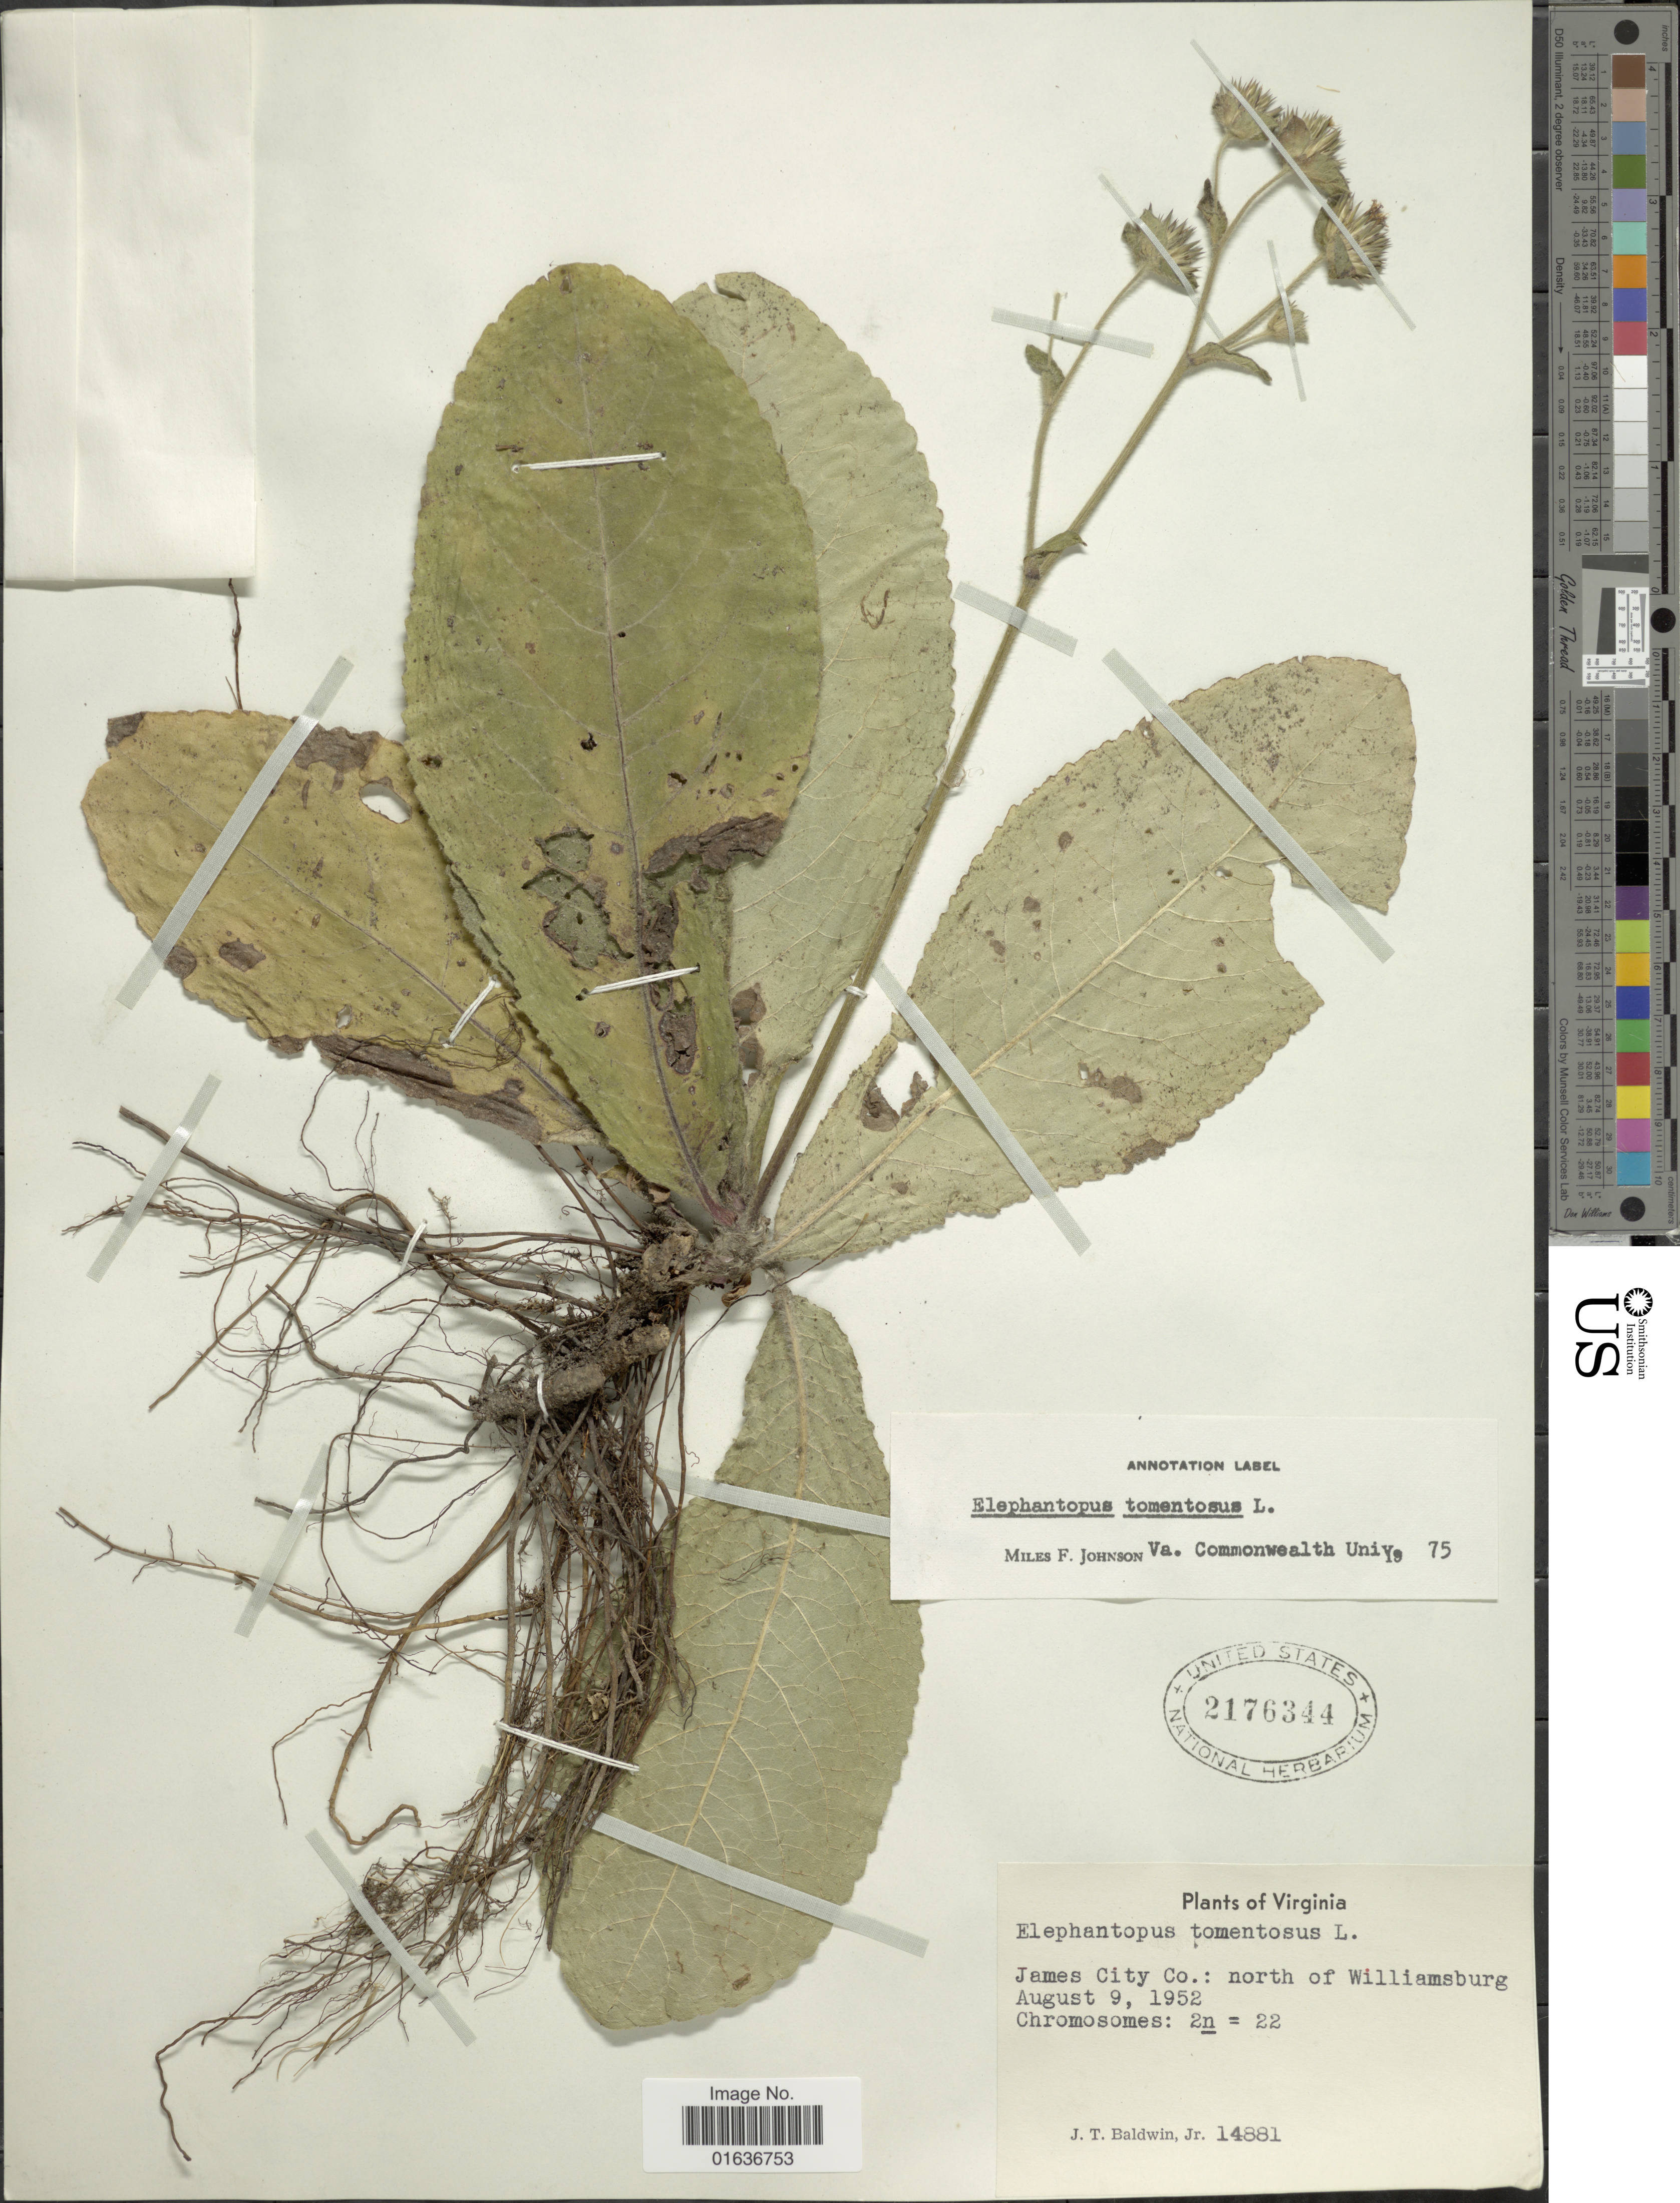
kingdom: Plantae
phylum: Tracheophyta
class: Magnoliopsida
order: Asterales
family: Asteraceae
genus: Elephantopus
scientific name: Elephantopus tomentosus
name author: L.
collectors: J. T. Baldwin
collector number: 14881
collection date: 1952-08-09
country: United States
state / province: Virginia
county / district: James City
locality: N of Williamsburg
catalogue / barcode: US 2176344